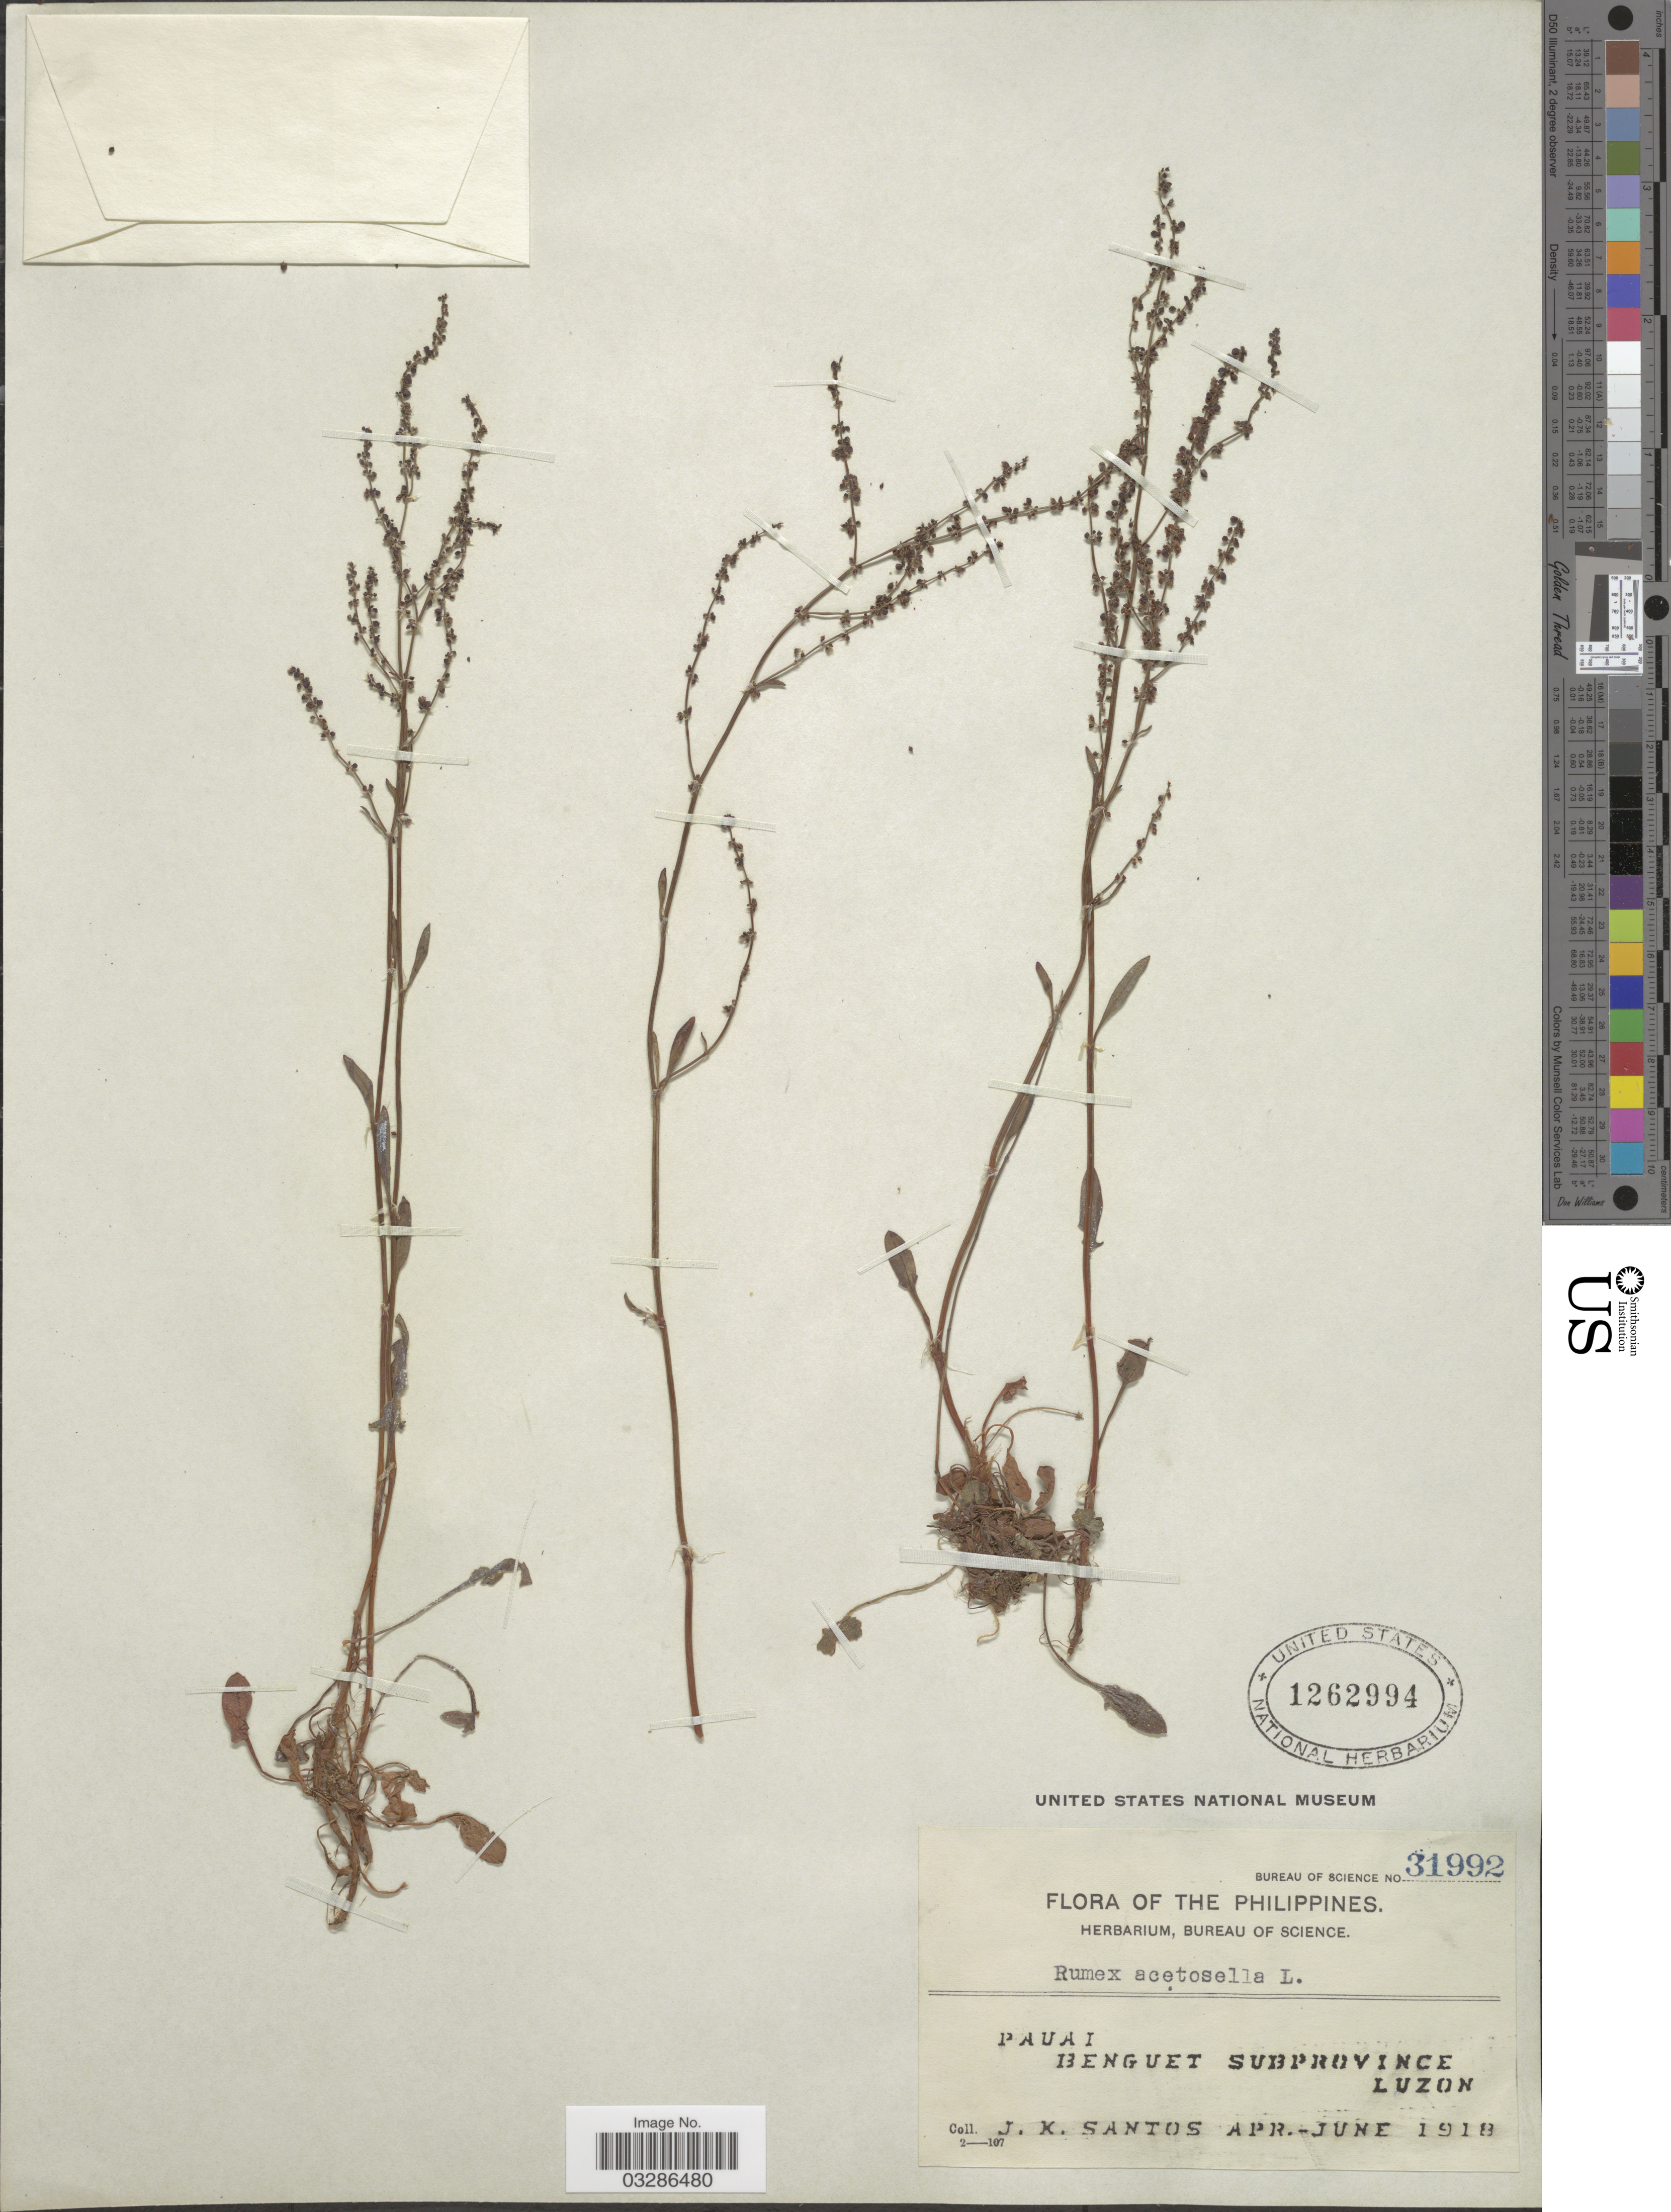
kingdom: Plantae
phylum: Tracheophyta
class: Magnoliopsida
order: Caryophyllales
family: Polygonaceae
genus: Rumex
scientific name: Rumex acetosella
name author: L.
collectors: J. K. Santos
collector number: Bureau of Science 31992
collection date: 1918-04/1918-06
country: Philippines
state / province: Cordillera (Administrative Region)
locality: Pauai, Benguet Subprovince, Luzon.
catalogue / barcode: US 1262994